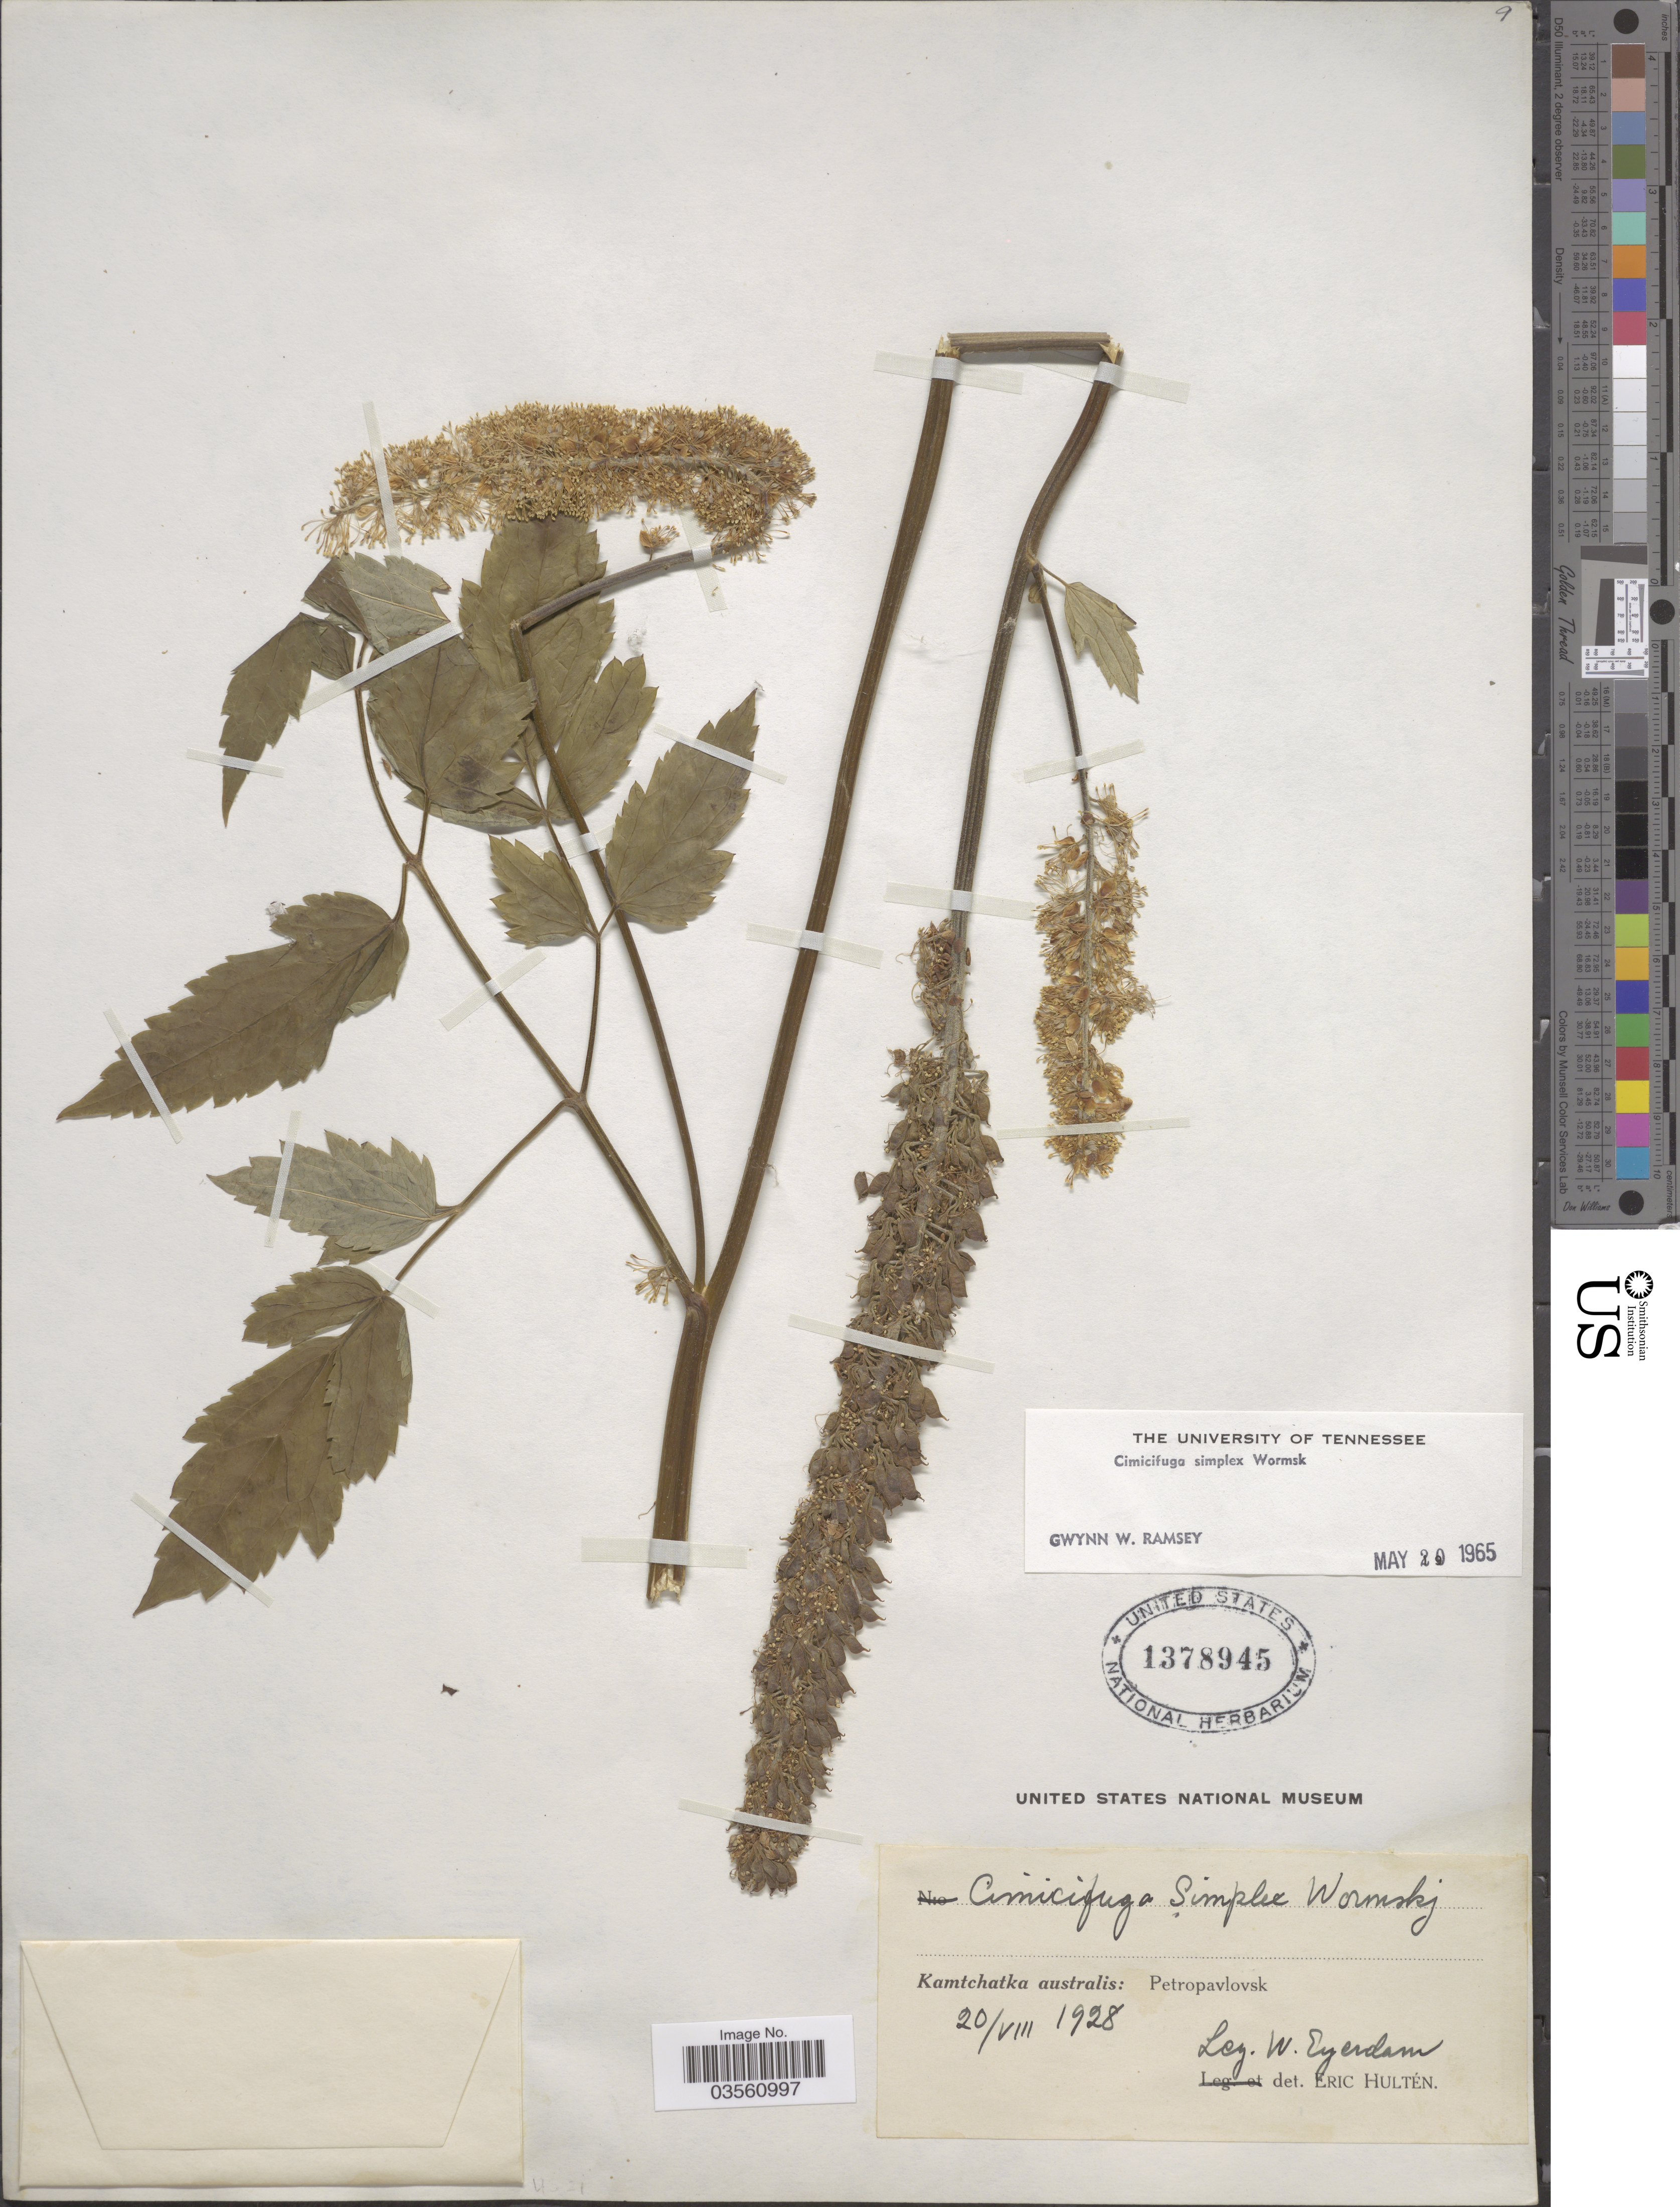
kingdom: Plantae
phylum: Tracheophyta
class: Magnoliopsida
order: Ranunculales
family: Ranunculaceae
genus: Actaea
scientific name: Actaea simplex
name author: (DC.) Wormsk. ex Prantl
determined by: Strong, M. T., (US), Smithsonian Institution - National Museum of Natural History (UNITED STATES)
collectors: W. J. Eyerdam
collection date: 1928-08-20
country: Russian Federation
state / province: Kamchatka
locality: Kamtchatka australis: Petropavlovsk.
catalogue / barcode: US 1378945